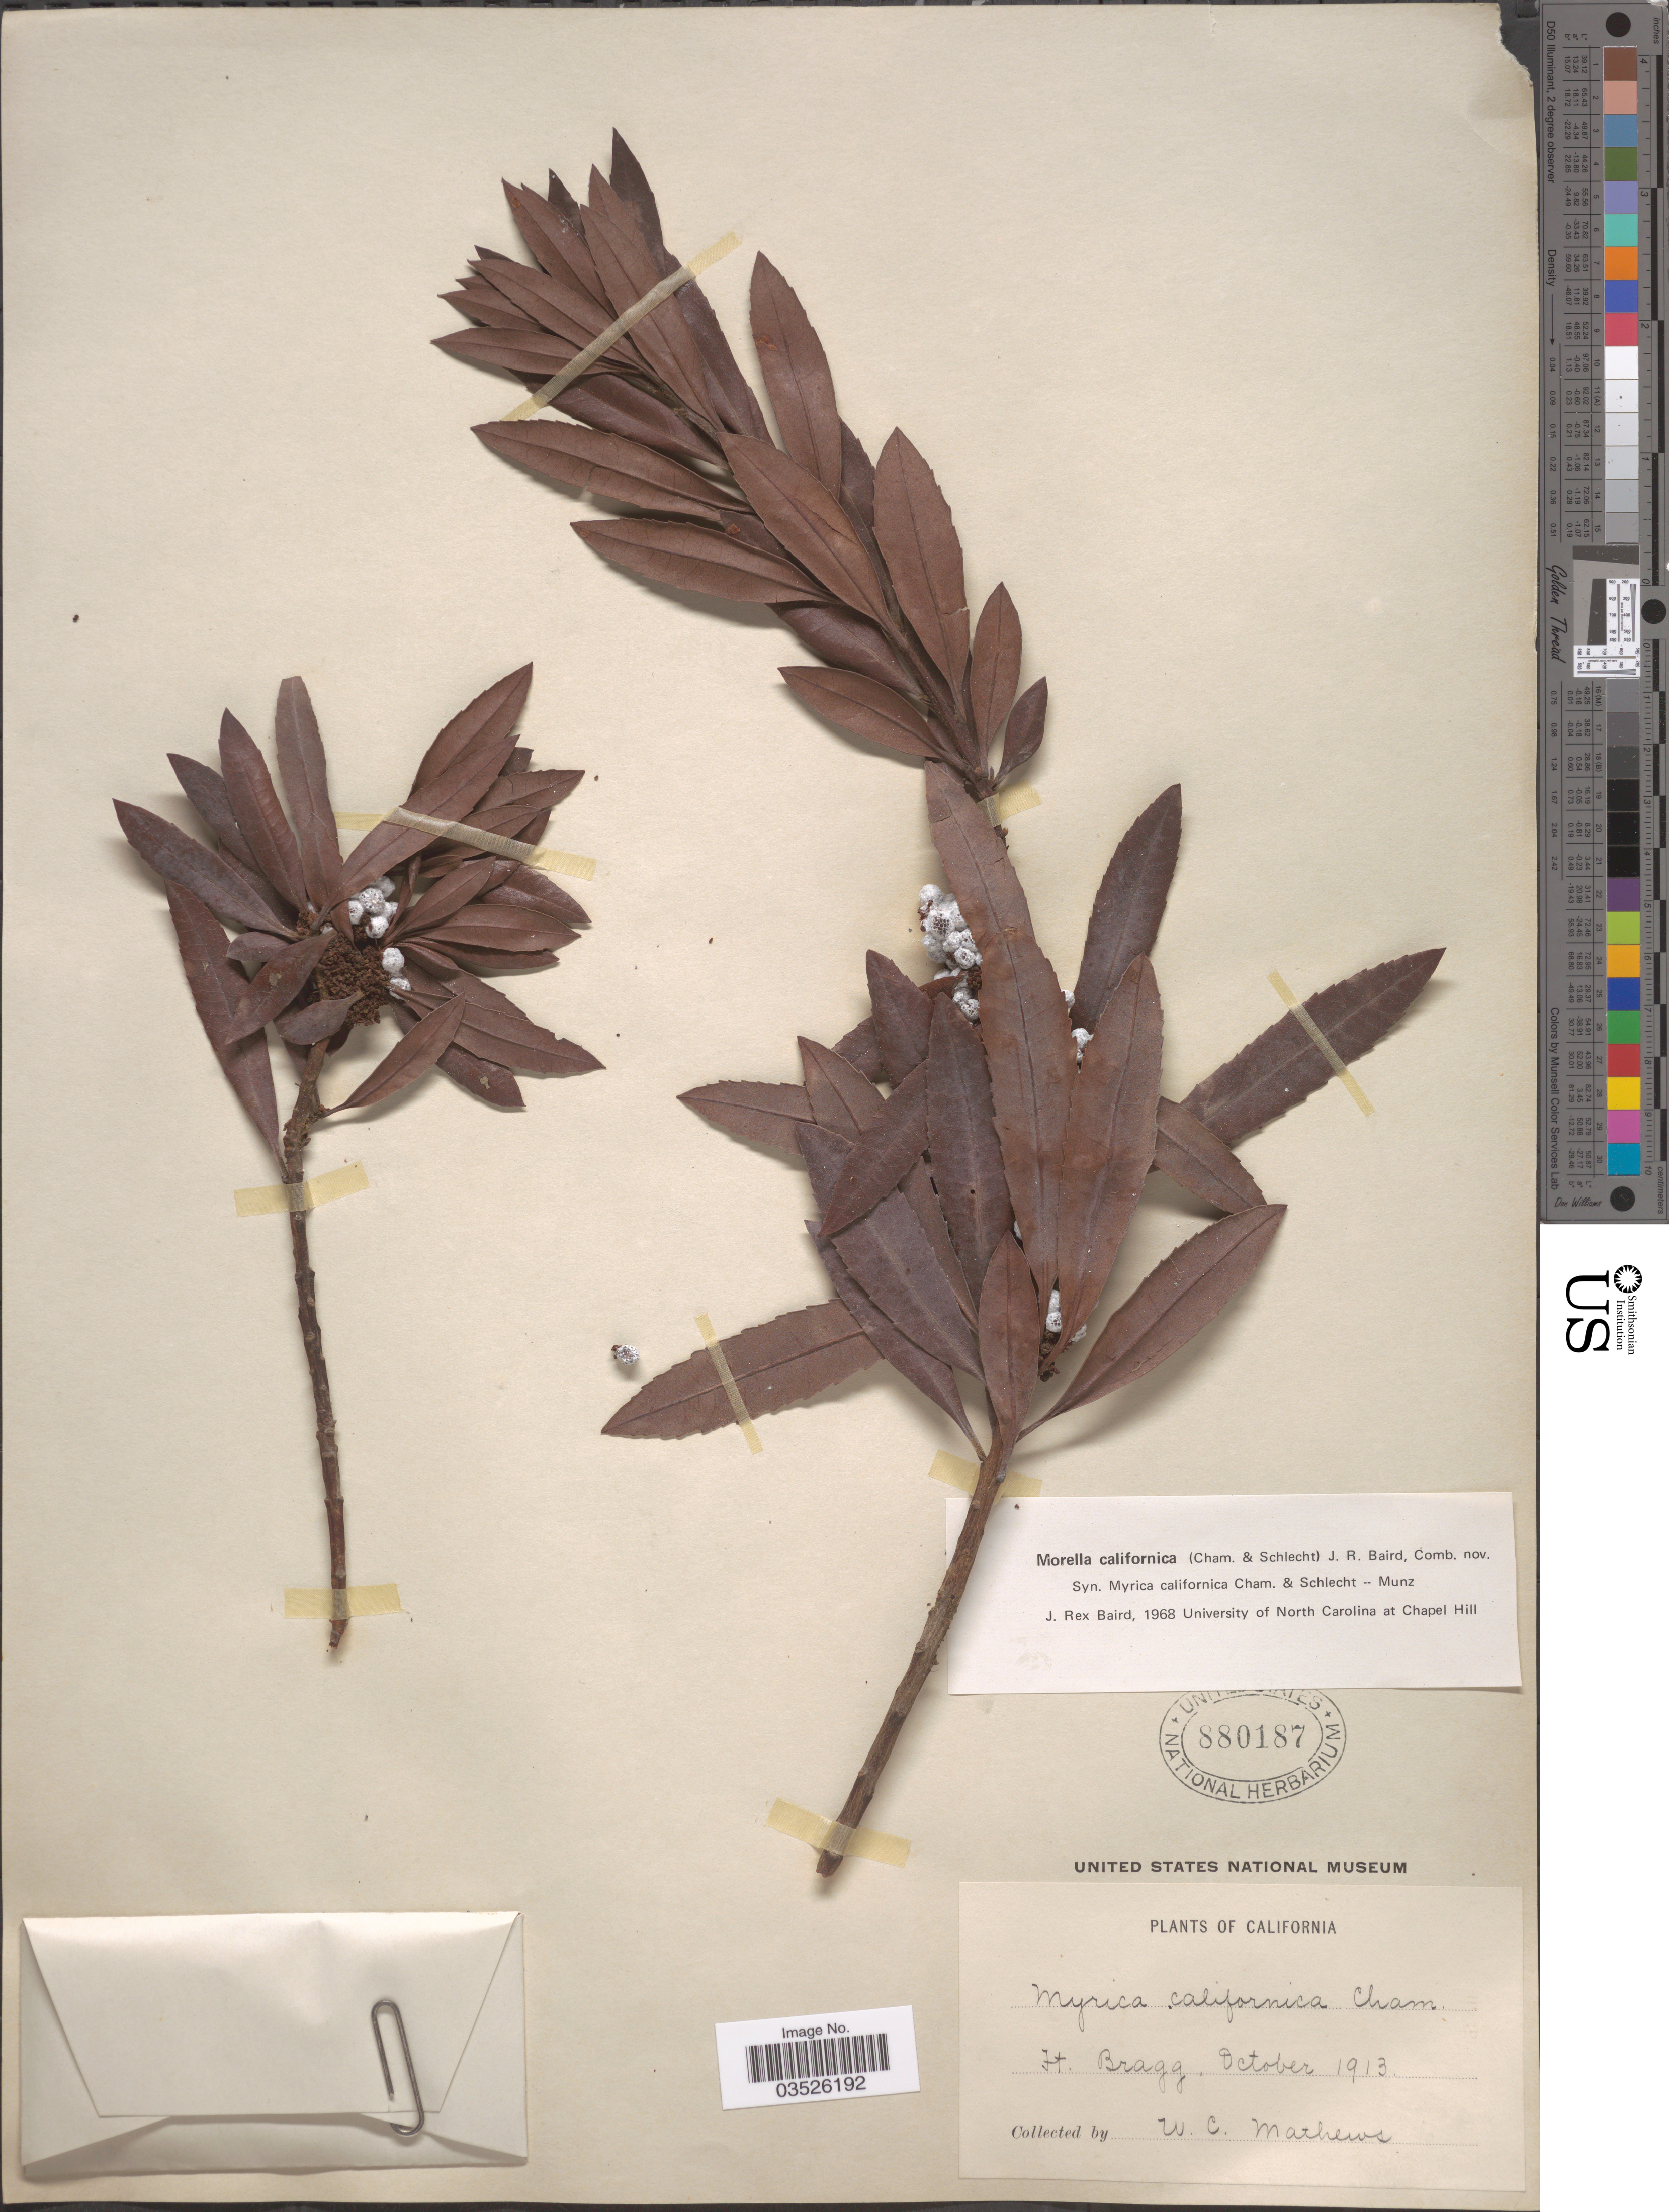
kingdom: Plantae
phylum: Tracheophyta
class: Magnoliopsida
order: Fagales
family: Myricaceae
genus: Morella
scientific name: Morella californica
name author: (Cham.) Wilbur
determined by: Strong, Mark T., (BOT), Smithsonian Institution - National Museum of Natural History (UNITED STATES)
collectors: W. Mathews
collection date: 1913-10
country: United States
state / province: California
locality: Ft. Bragg.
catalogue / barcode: US 880187